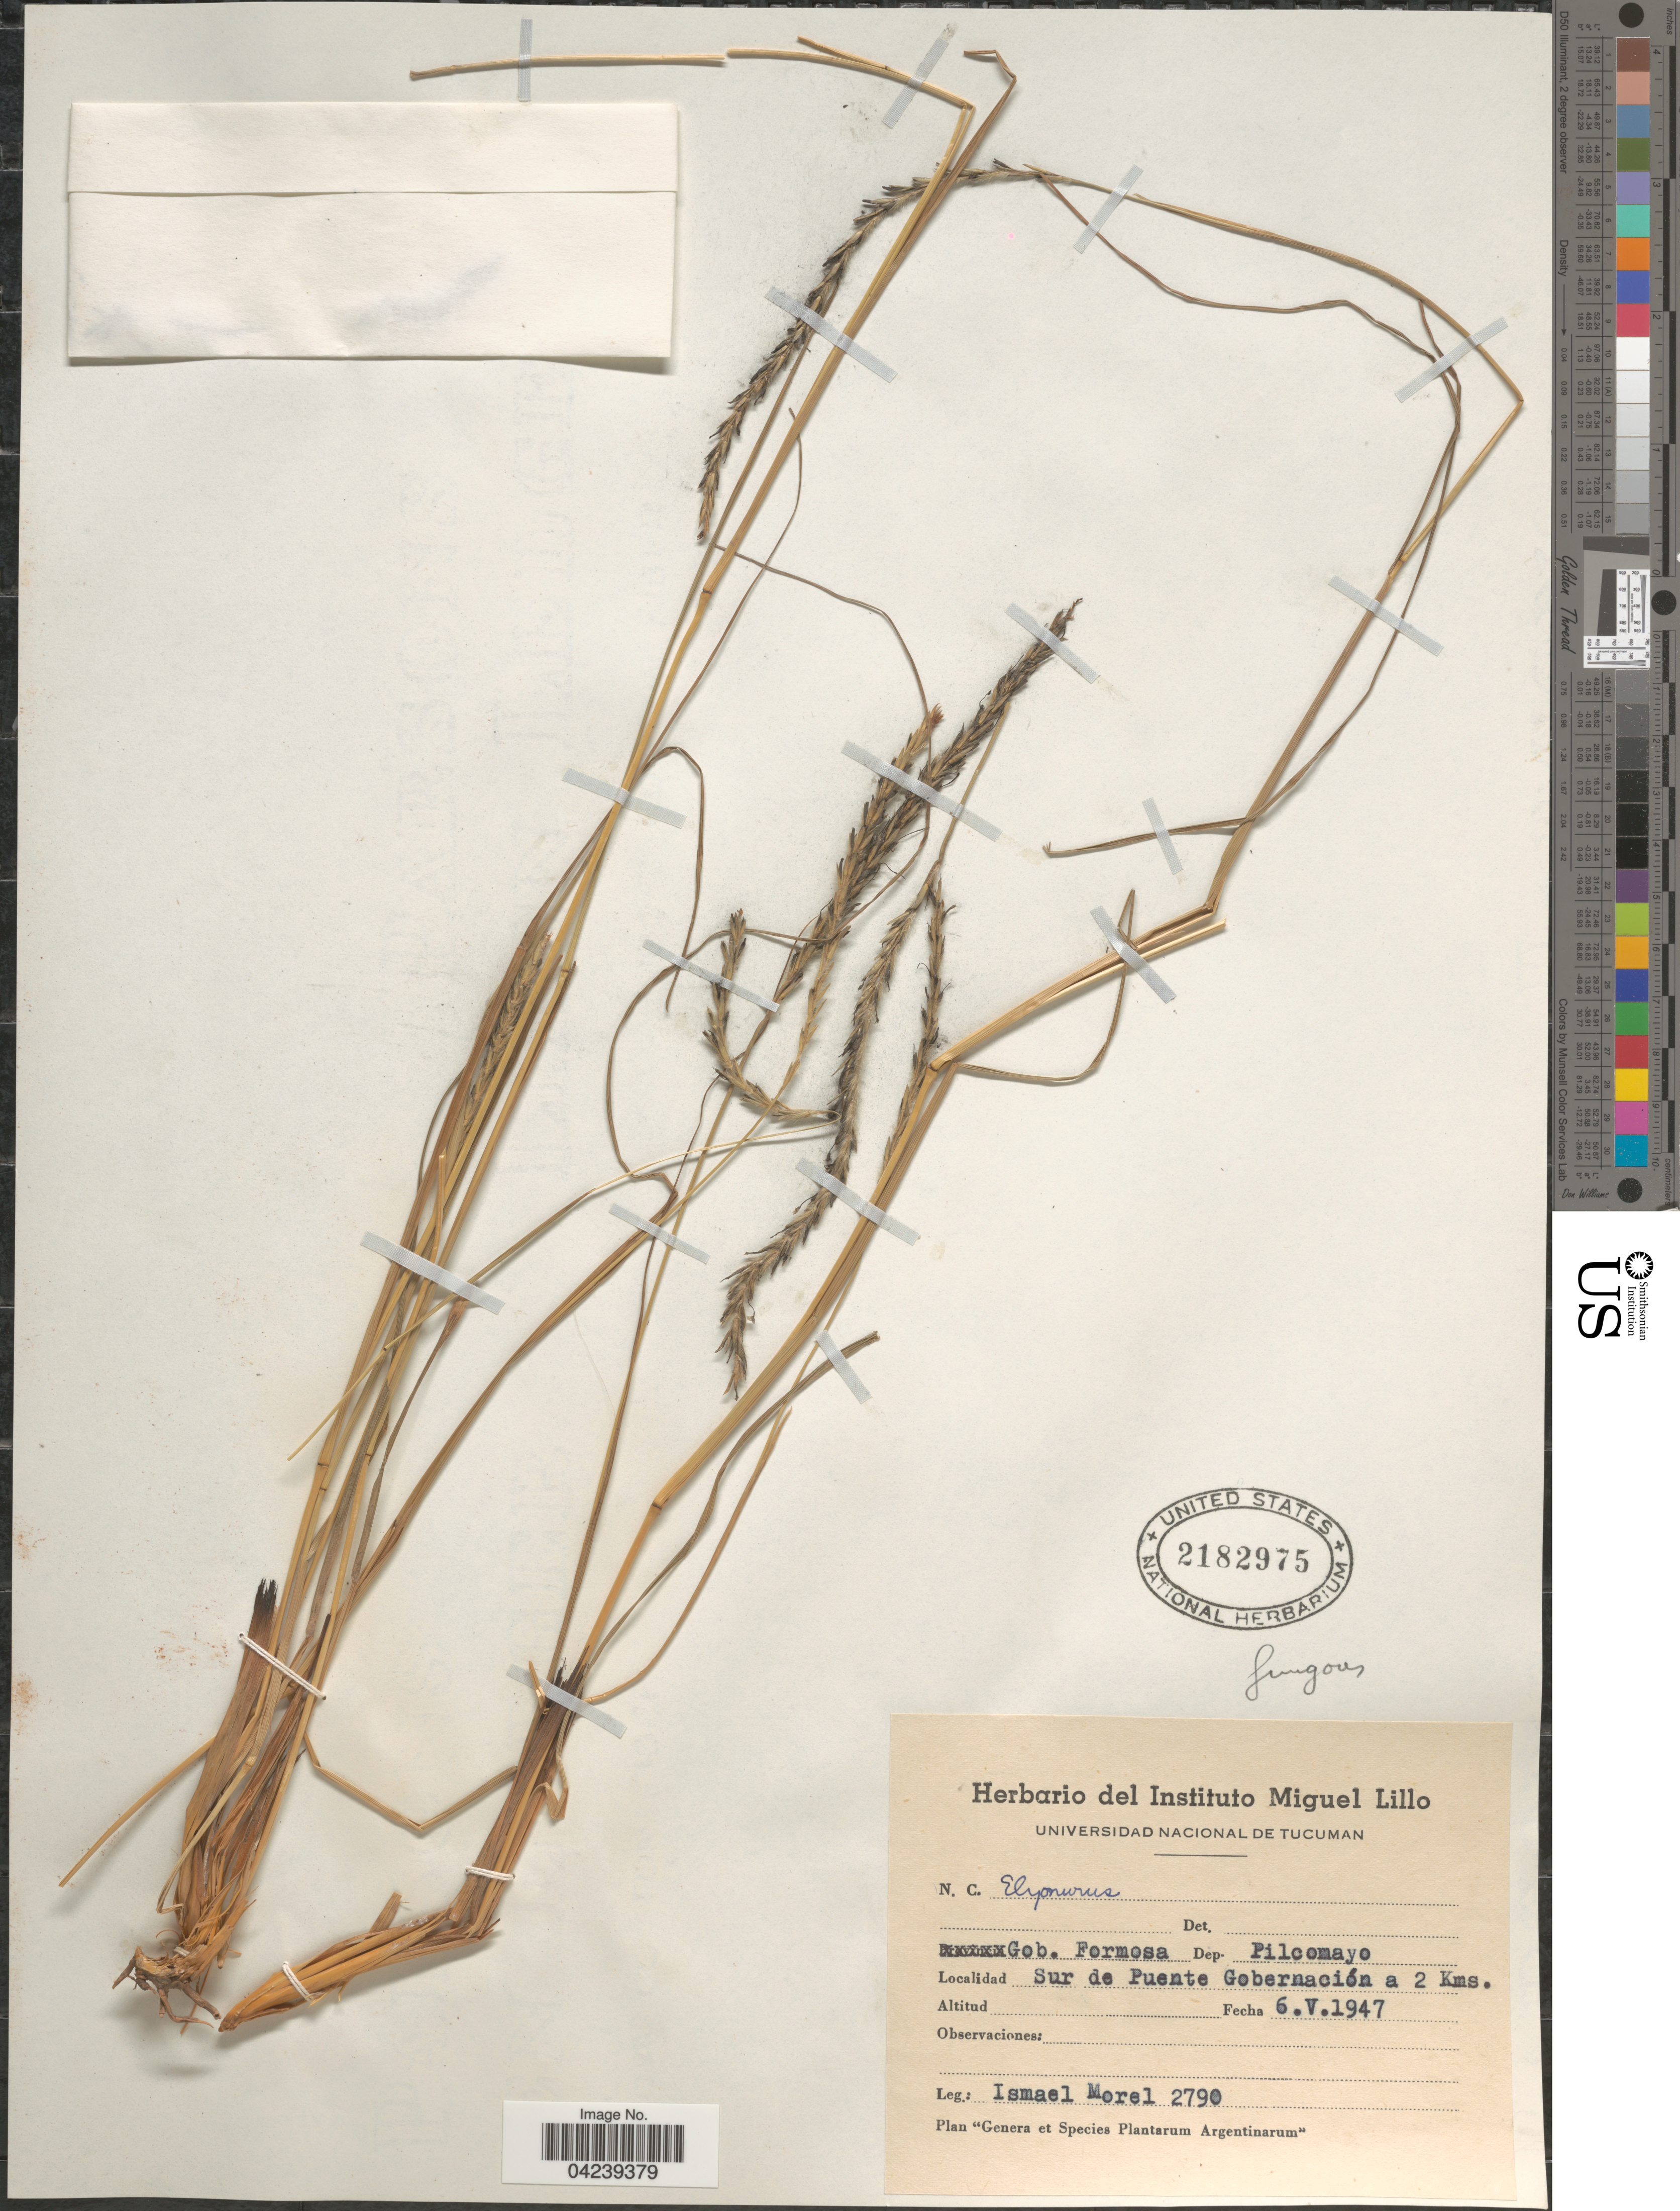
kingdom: Plantae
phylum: Tracheophyta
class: Liliopsida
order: Poales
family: Poaceae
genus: Elionurus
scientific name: Elionurus sp.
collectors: I. Morel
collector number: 2790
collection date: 1947-05-06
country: Argentina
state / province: Formosa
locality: Gob. Formosa. Dep. Pilcomayo. Sur de Puente Gobernación a 2 Kms.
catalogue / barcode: US 2182975